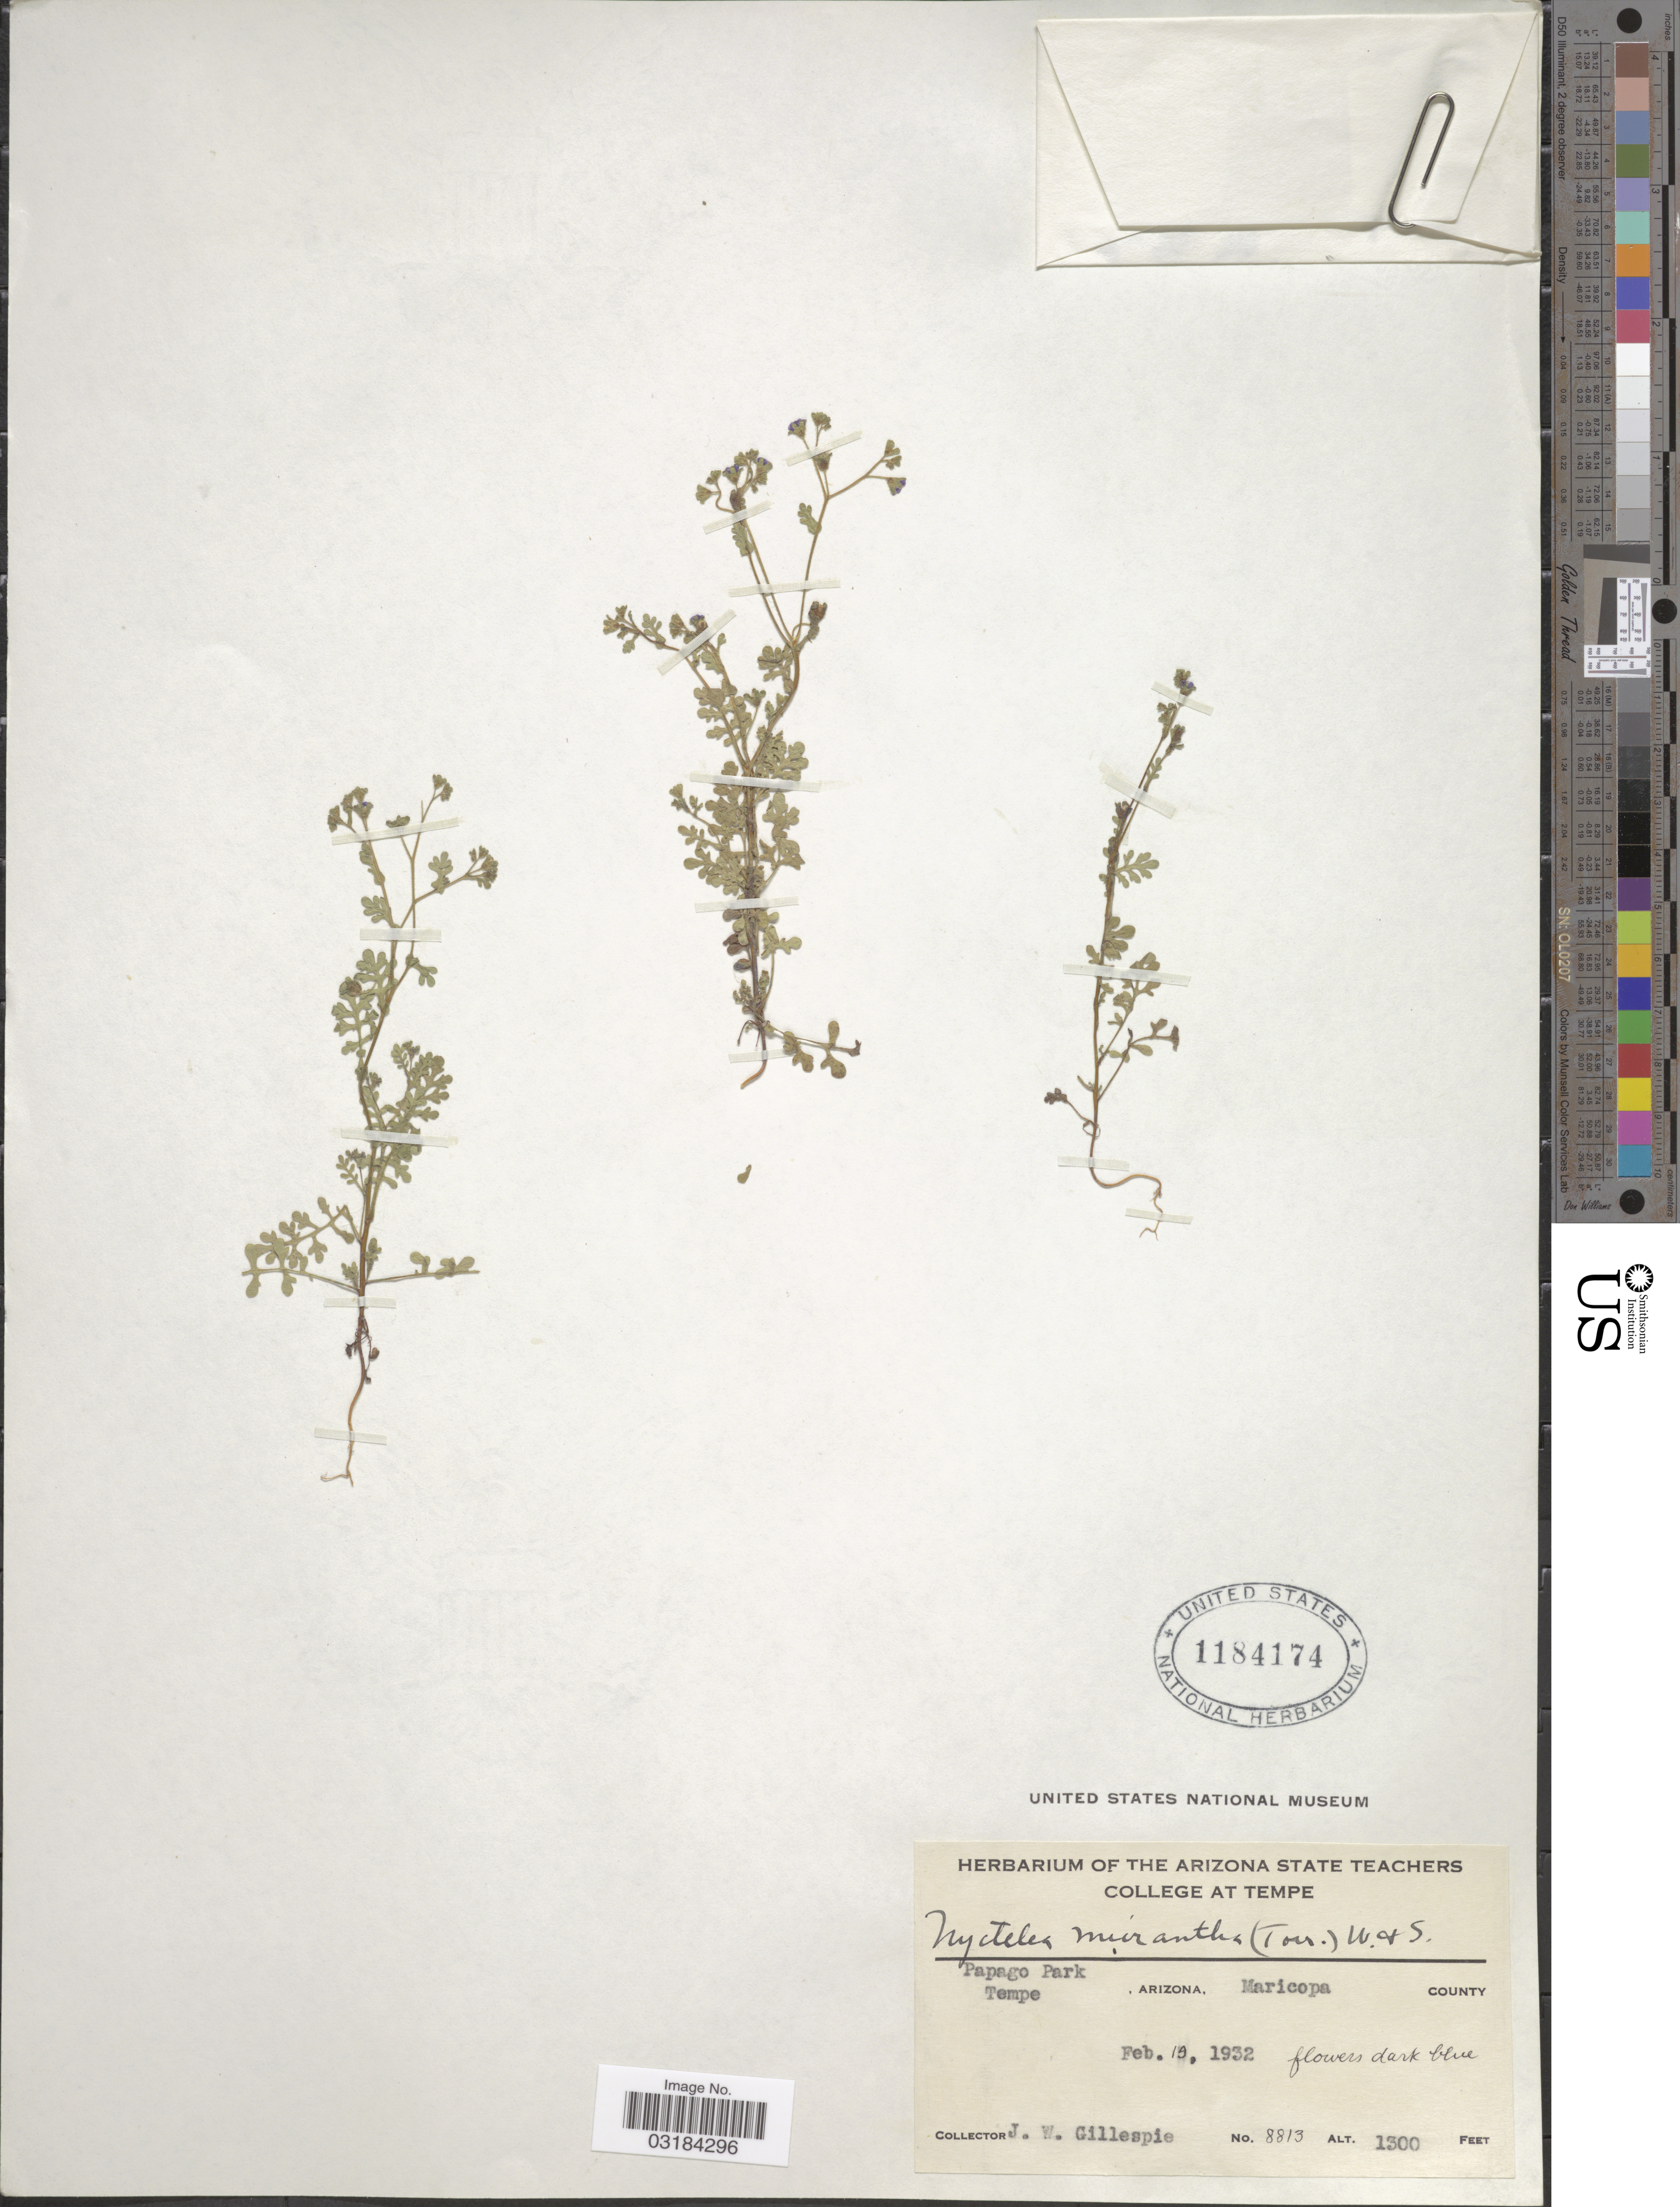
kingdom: Plantae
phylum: Tracheophyta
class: Magnoliopsida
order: Boraginales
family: Hydrophyllaceae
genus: Eucrypta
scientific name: Eucrypta micrantha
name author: (Torr.) A. Heller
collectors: J. W. Gillespie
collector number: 8813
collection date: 1932-02-19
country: United States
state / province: Arizona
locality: Papago Park Tempe, Maricopa County.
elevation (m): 396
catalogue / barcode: US 1184174